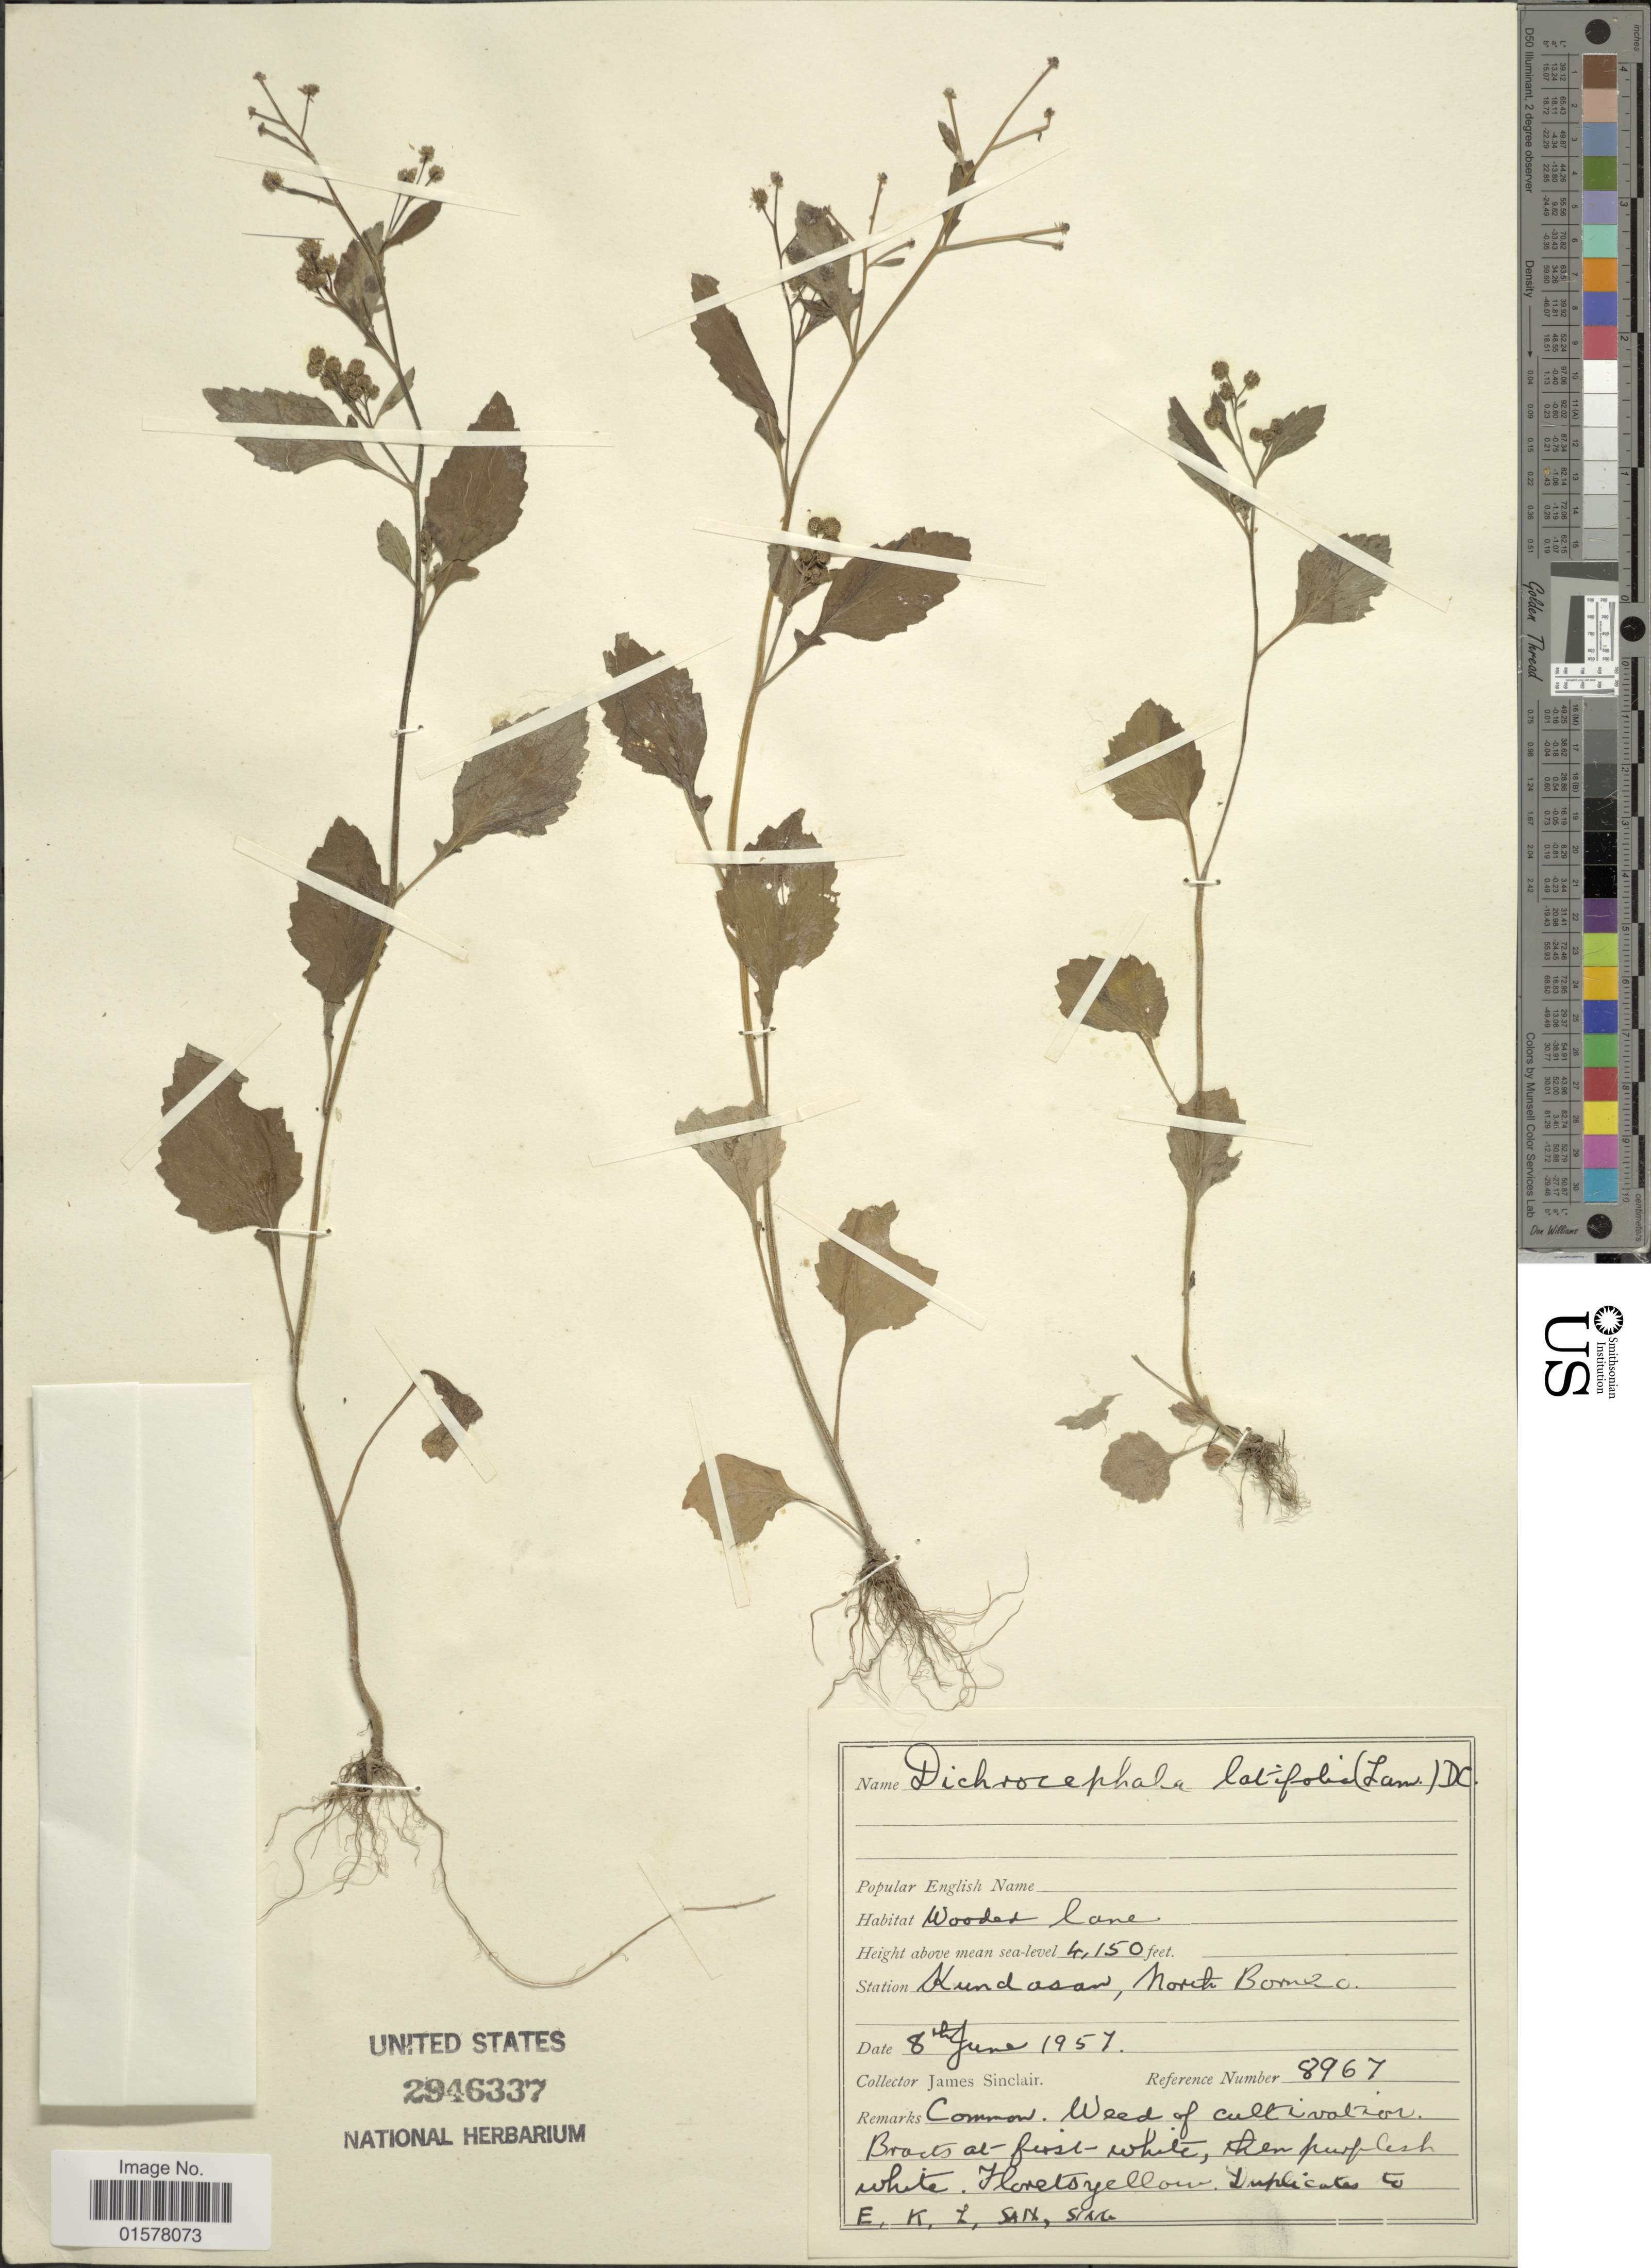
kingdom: Plantae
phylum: Tracheophyta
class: Magnoliopsida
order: Asterales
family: Asteraceae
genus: Dichrocephala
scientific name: Dichrocephala integrifolia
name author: (L. f.) Kuntze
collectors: J. Sinclair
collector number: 8967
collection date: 1957-06-08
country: Malaysia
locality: Kundasan, North Borneo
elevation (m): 1265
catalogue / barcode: US 2946337